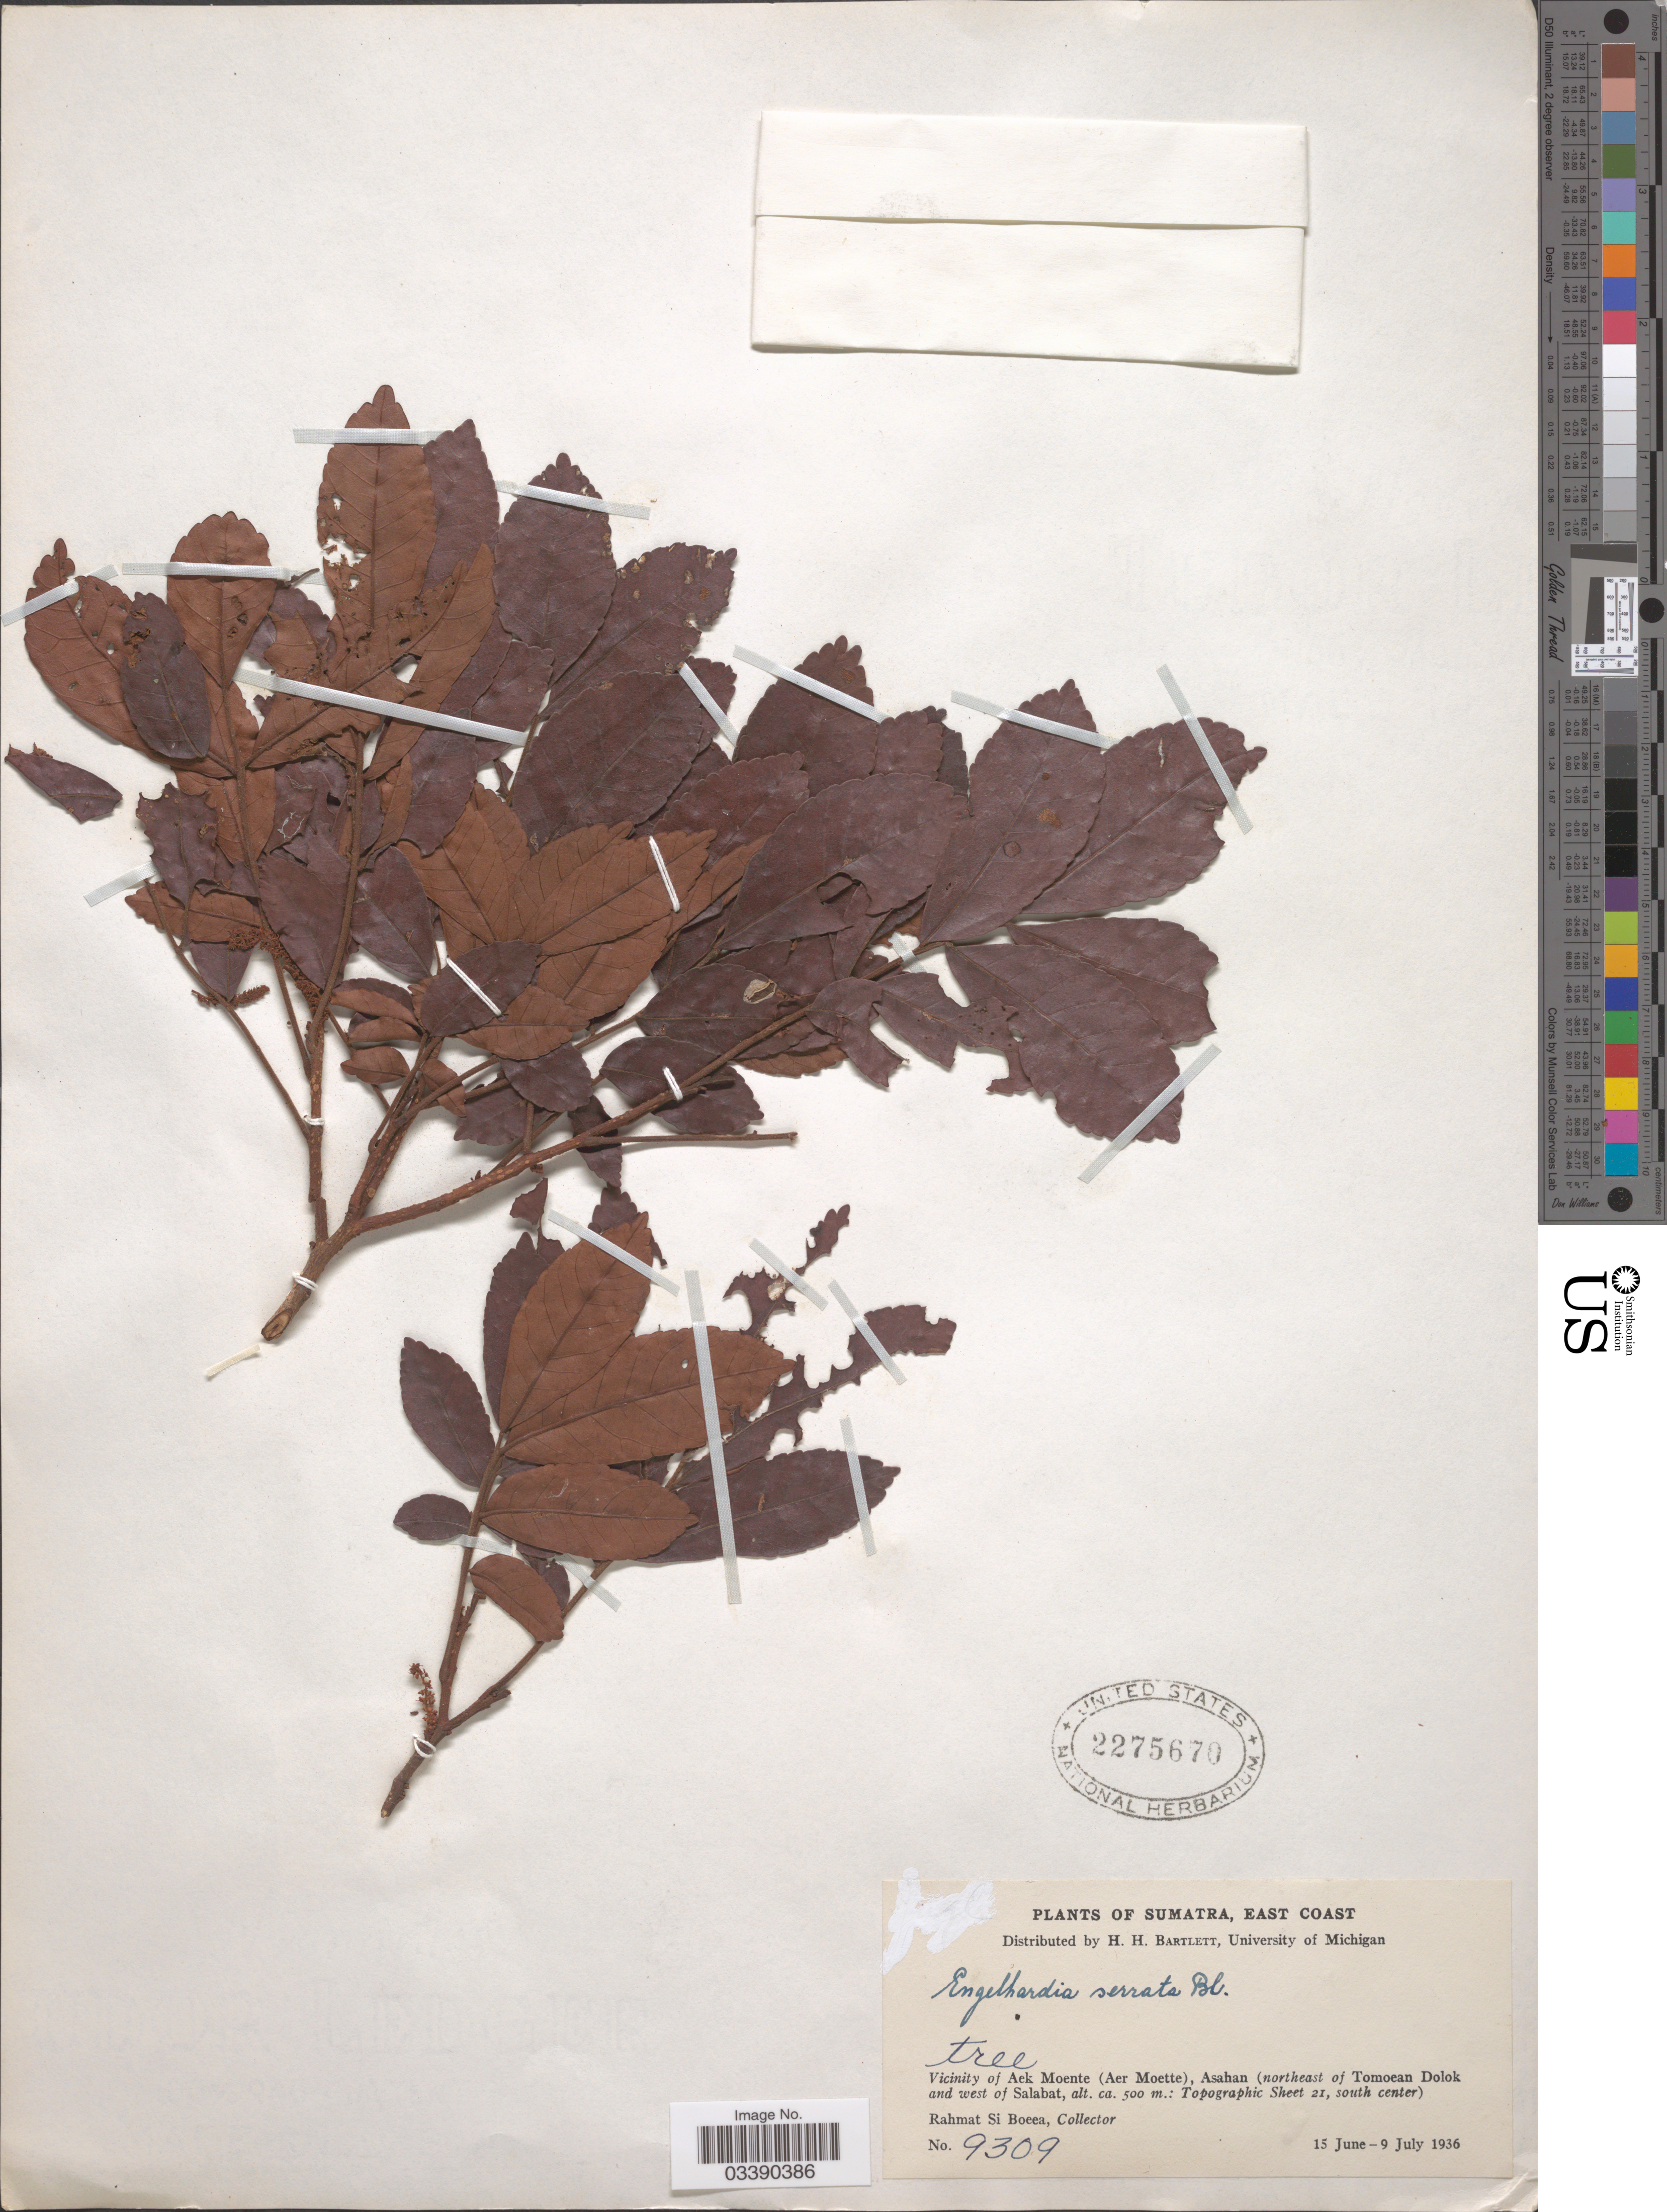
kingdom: Plantae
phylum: Tracheophyta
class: Magnoliopsida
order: Fagales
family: Juglandaceae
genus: Engelhardia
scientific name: Engelhardia serrata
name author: Blume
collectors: Rahmat Si Boeea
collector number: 9309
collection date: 1936-06-15/1936-07-09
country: Indonesia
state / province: Sumatra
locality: East Coast. Vicinity of Aek Moente (Aer Moette), Asahan (northeast of Tomoean Dolok and west of Salabat: Topographic Sheet 21, south center).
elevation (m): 500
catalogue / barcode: US 2275670